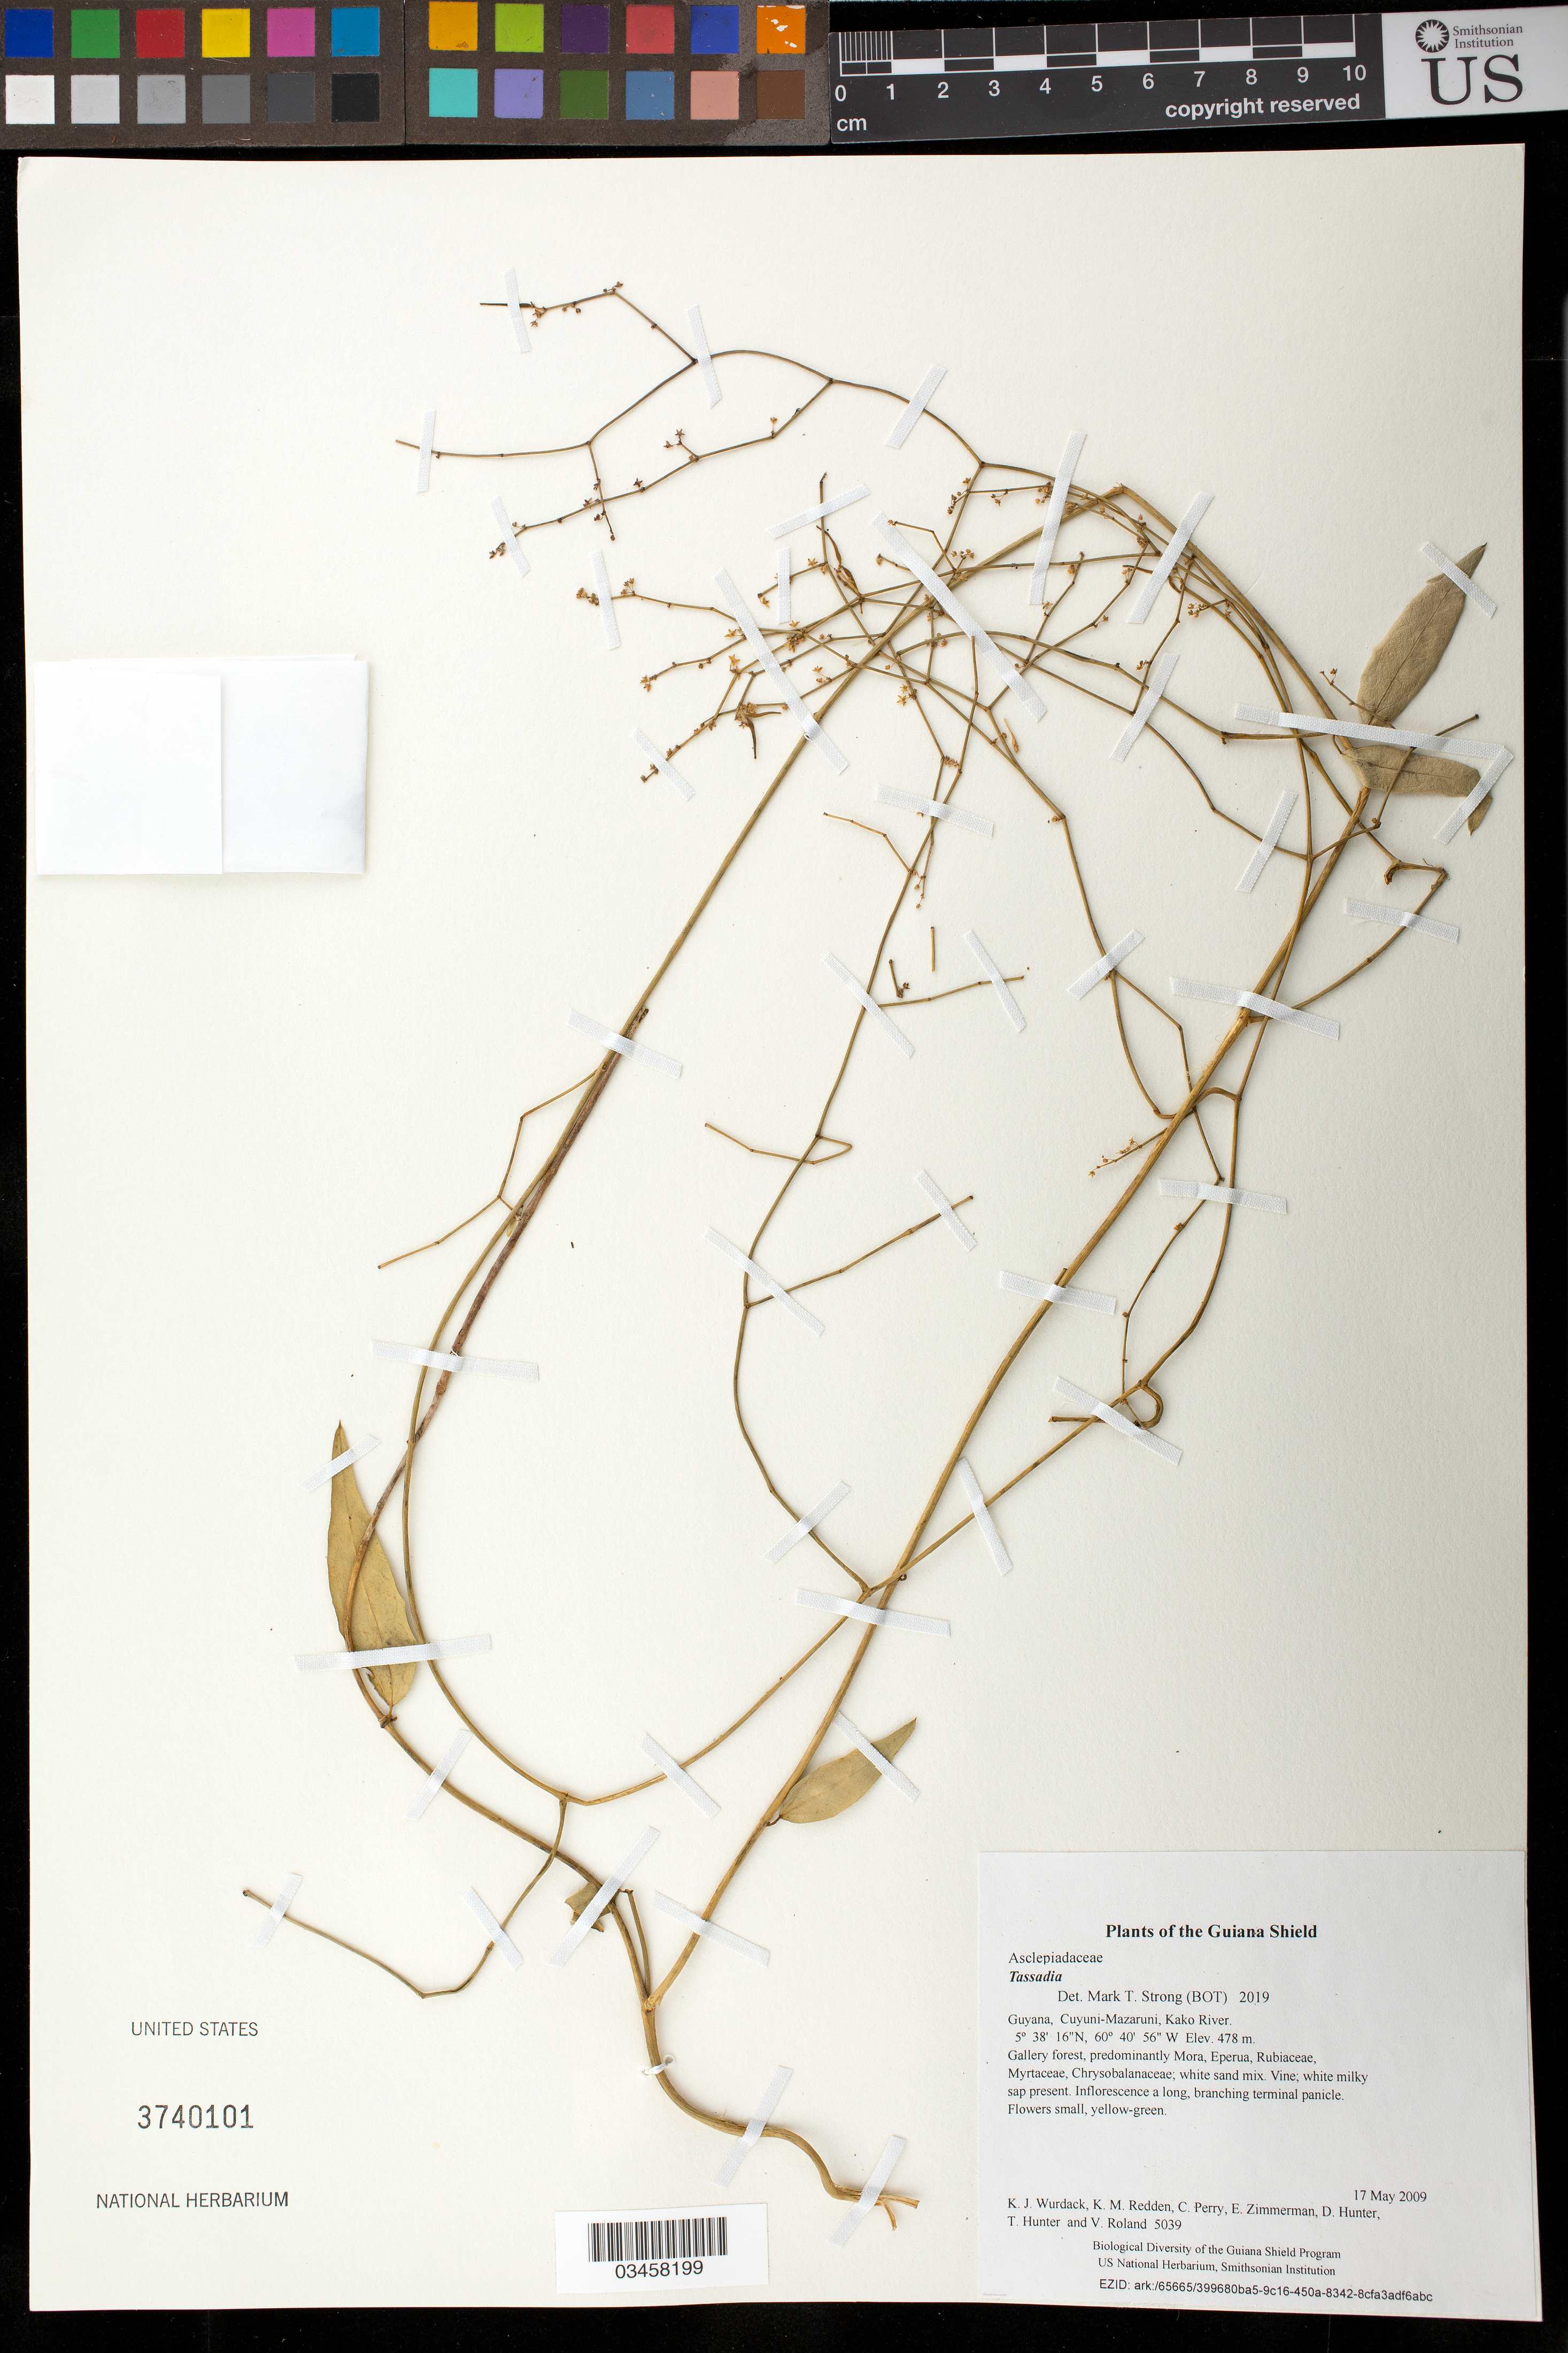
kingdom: Plantae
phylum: Tracheophyta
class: Magnoliopsida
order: Gentianales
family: Apocynaceae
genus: Tassadia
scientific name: Tassadia sp.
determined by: Strong, Mark T., (BOT), Smithsonian Institution - National Museum of Natural History (UNITED STATES)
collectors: K. Wurdack, K. M. Redden, C. Perry, E. Zimmerman, D. Hunter, T. Hunter & V. Roland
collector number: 5039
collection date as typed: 17 May 2009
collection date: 2009-05-17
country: Guyana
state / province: Cuyuni-Mazaruni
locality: Kako River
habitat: Gallery forest, predominantly Mora, Eperua, Rubiaceae, Myrtaceae, Chrysobalanaceae; white sand mix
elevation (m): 478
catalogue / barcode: US 3740101